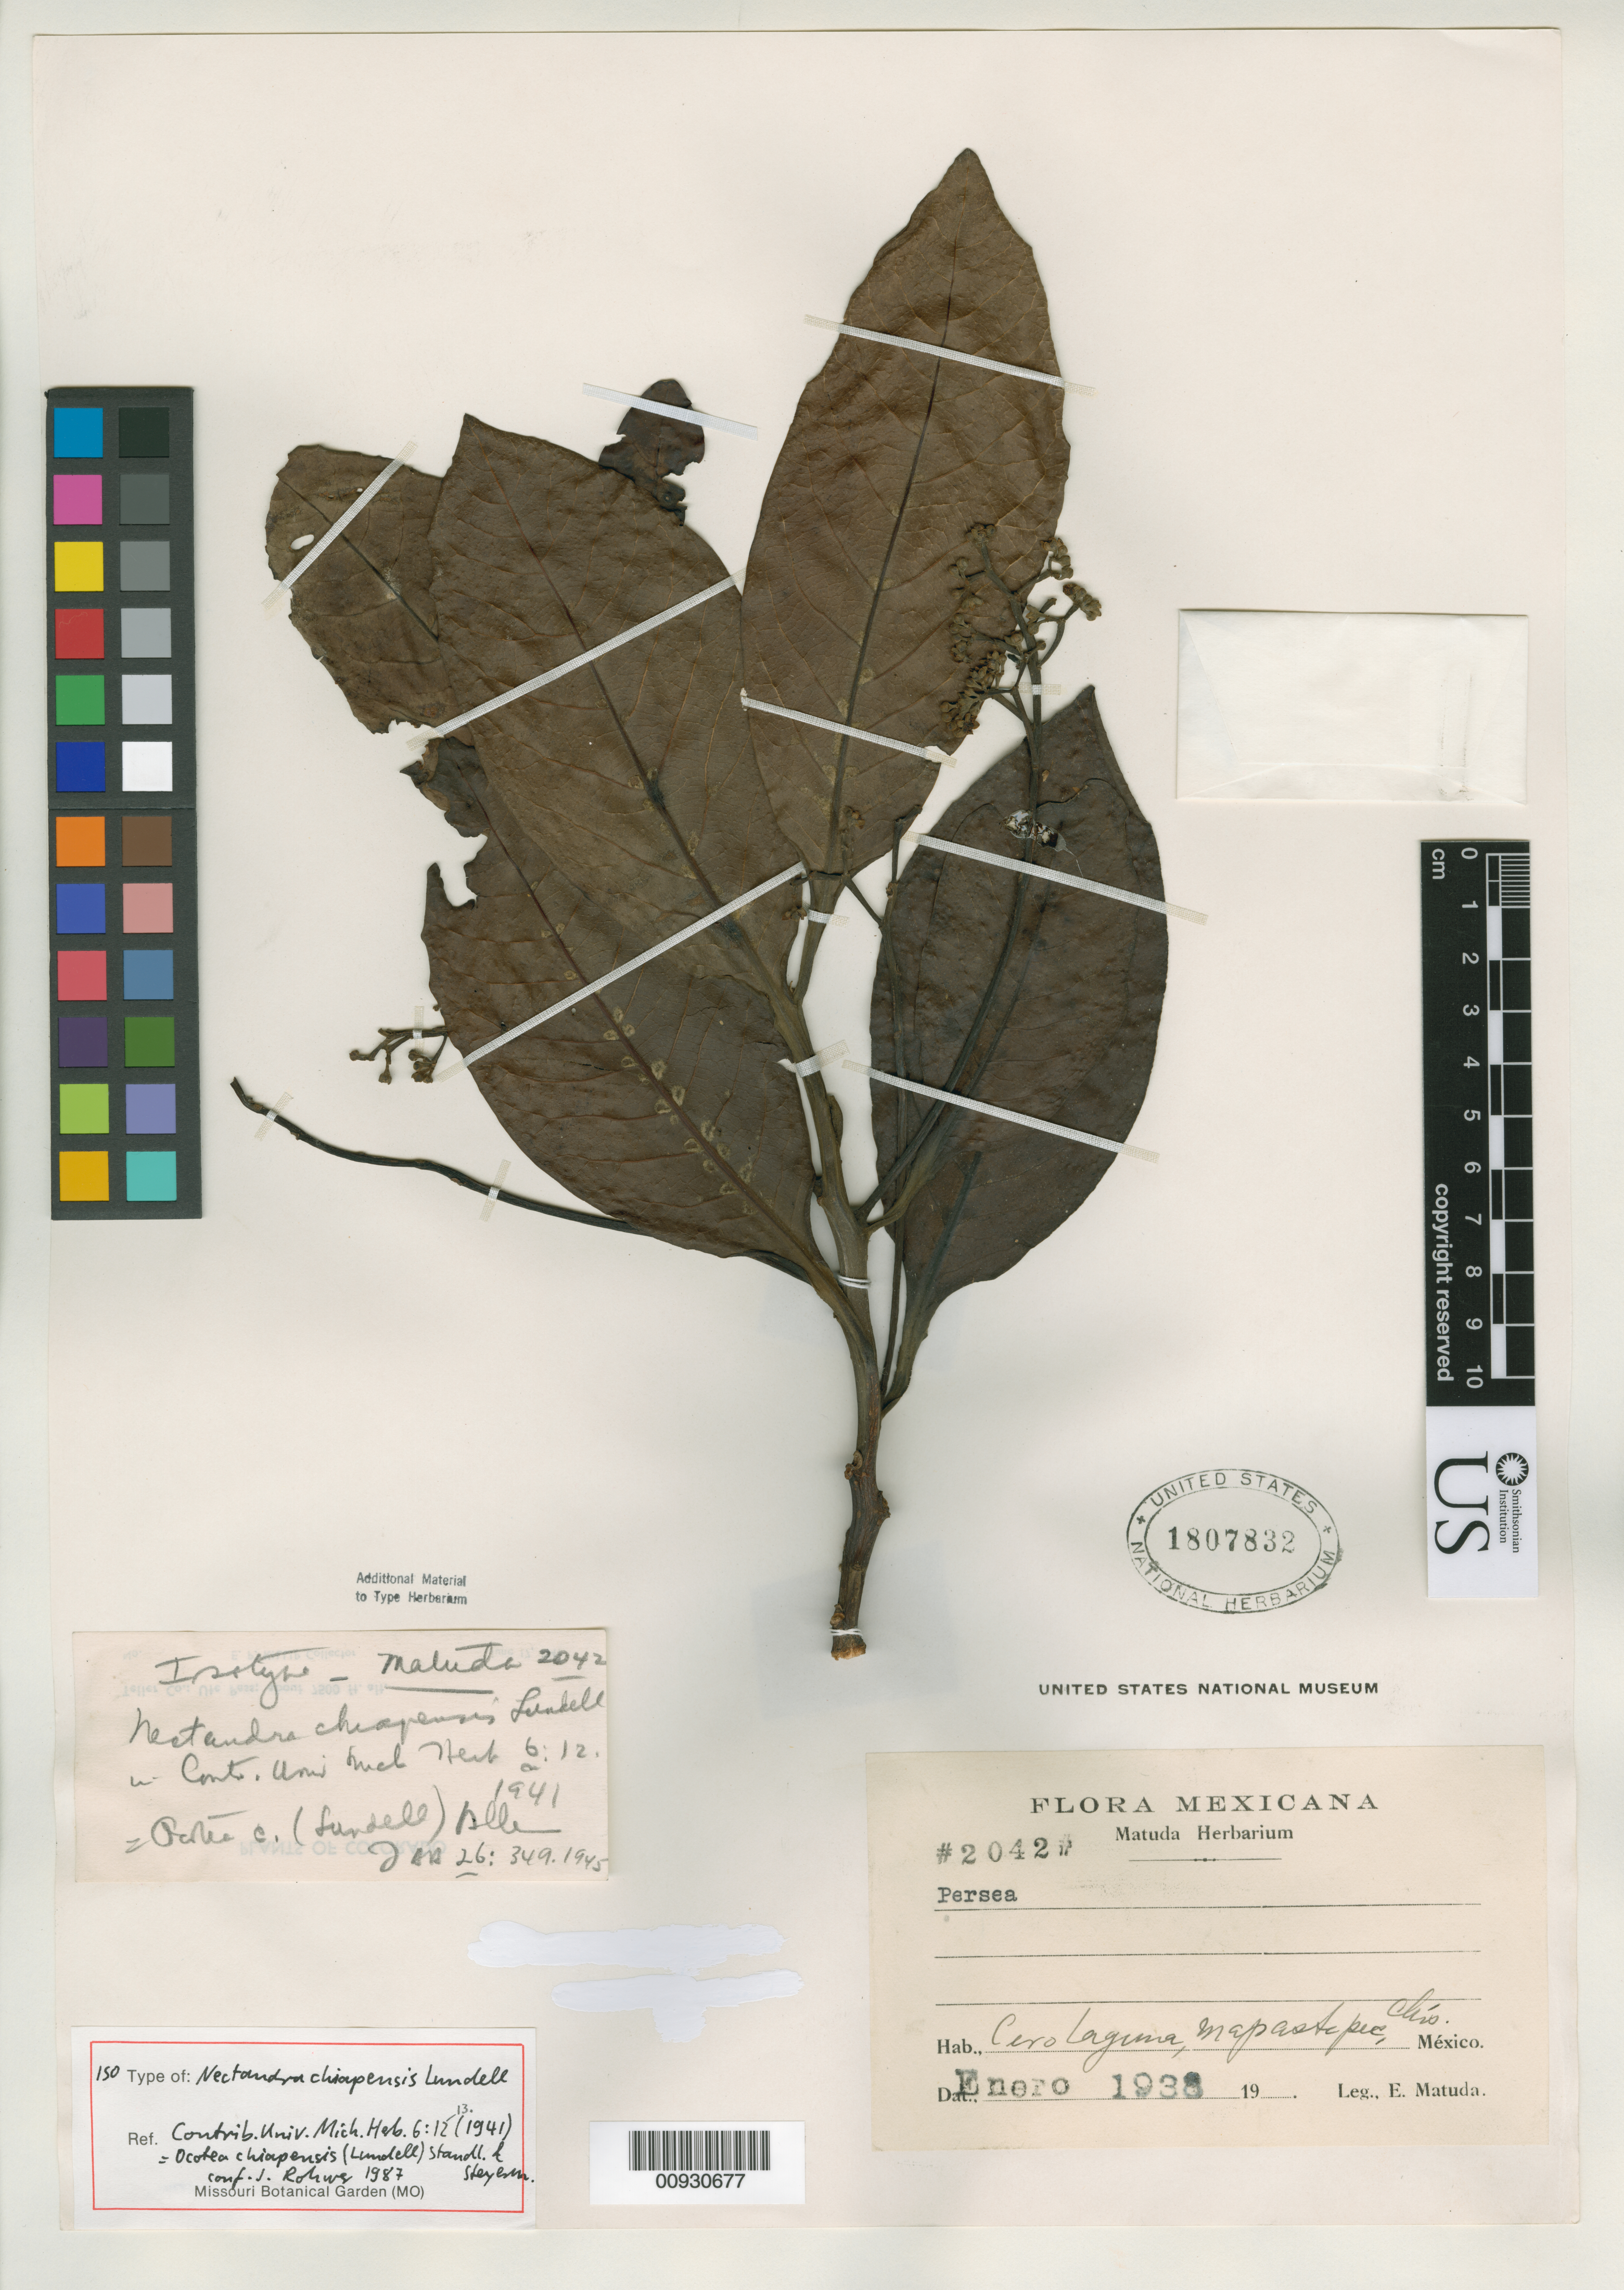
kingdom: Plantae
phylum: Tracheophyta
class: Magnoliopsida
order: Laurales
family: Lauraceae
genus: Nectandra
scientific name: Nectandra chiapensis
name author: Lundell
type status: Isotype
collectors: E. Matuda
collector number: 2042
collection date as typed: Jan 1938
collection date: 1938-01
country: Mexico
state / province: Chiapas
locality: Cerro Laguna Mapastepec.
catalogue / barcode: US 1807832